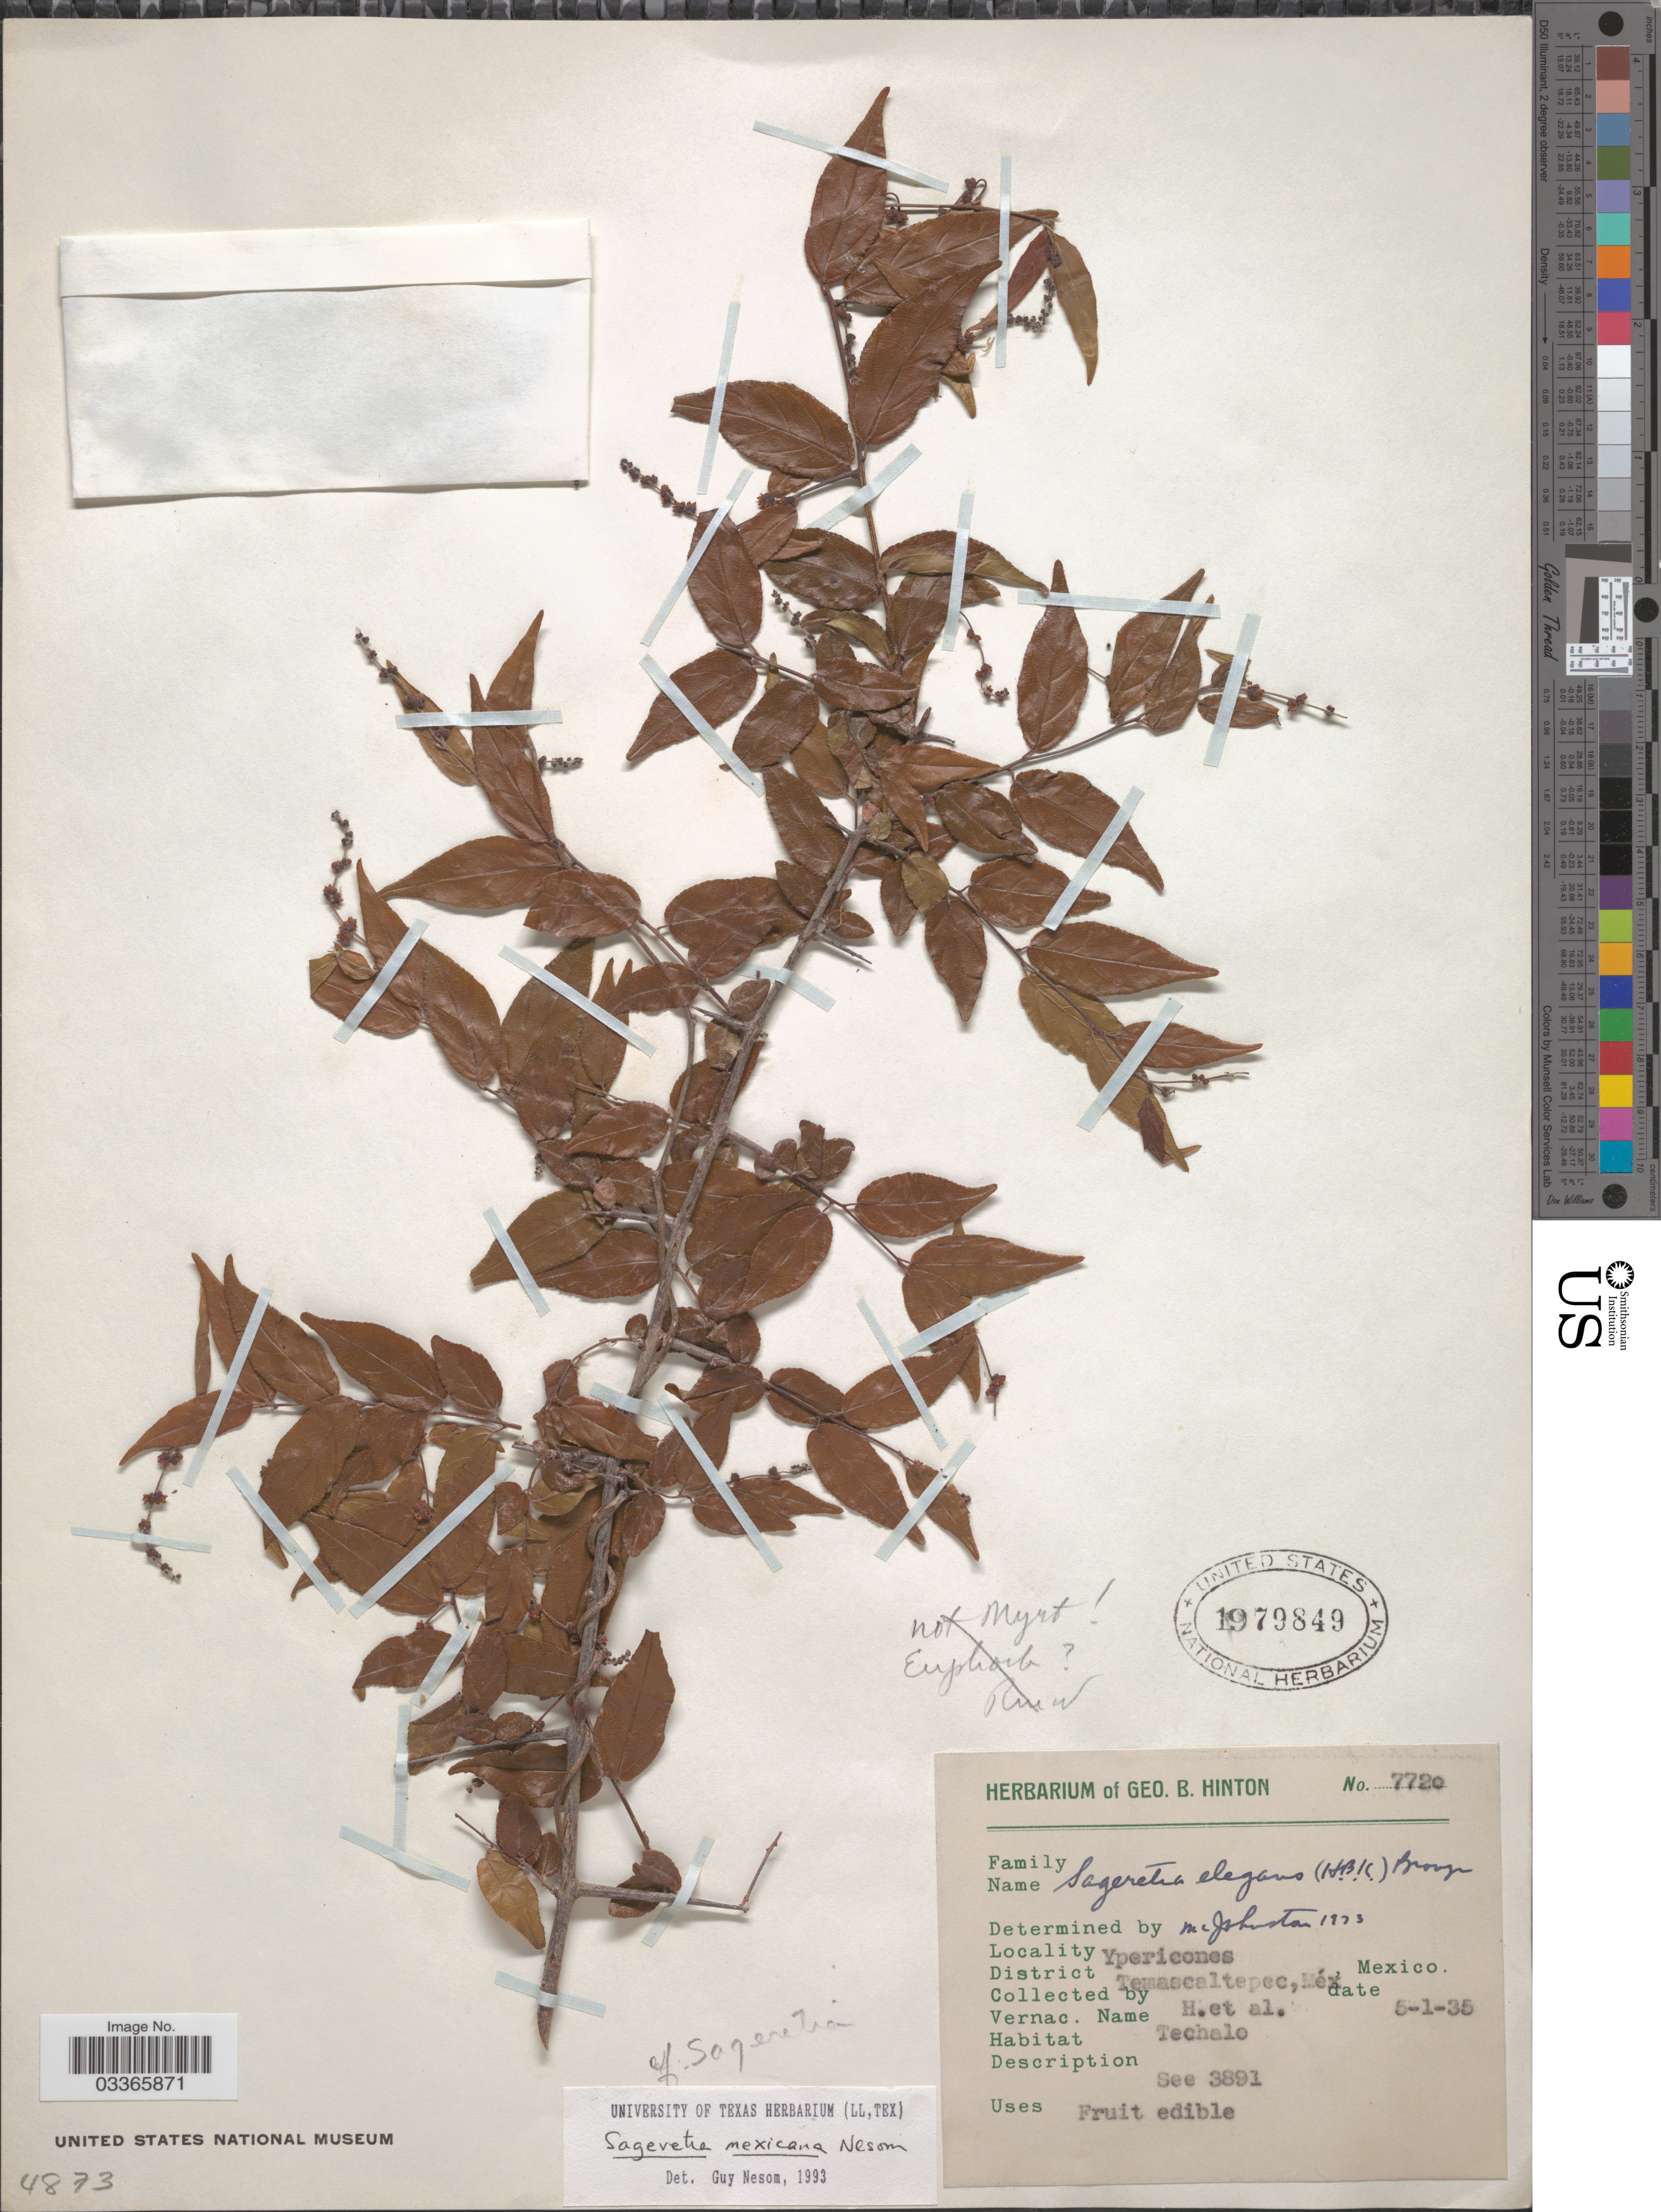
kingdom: Plantae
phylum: Tracheophyta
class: Magnoliopsida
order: Rosales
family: Rhamnaceae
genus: Sageretia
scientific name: Sageretia mexicana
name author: G.L. Nesom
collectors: G. B. Hinton & et al.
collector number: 7720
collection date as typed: Transcribed d/m/y: 5/1/35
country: Mexico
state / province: México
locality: Ypericones. District Temascaltepec.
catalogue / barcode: US 1979849